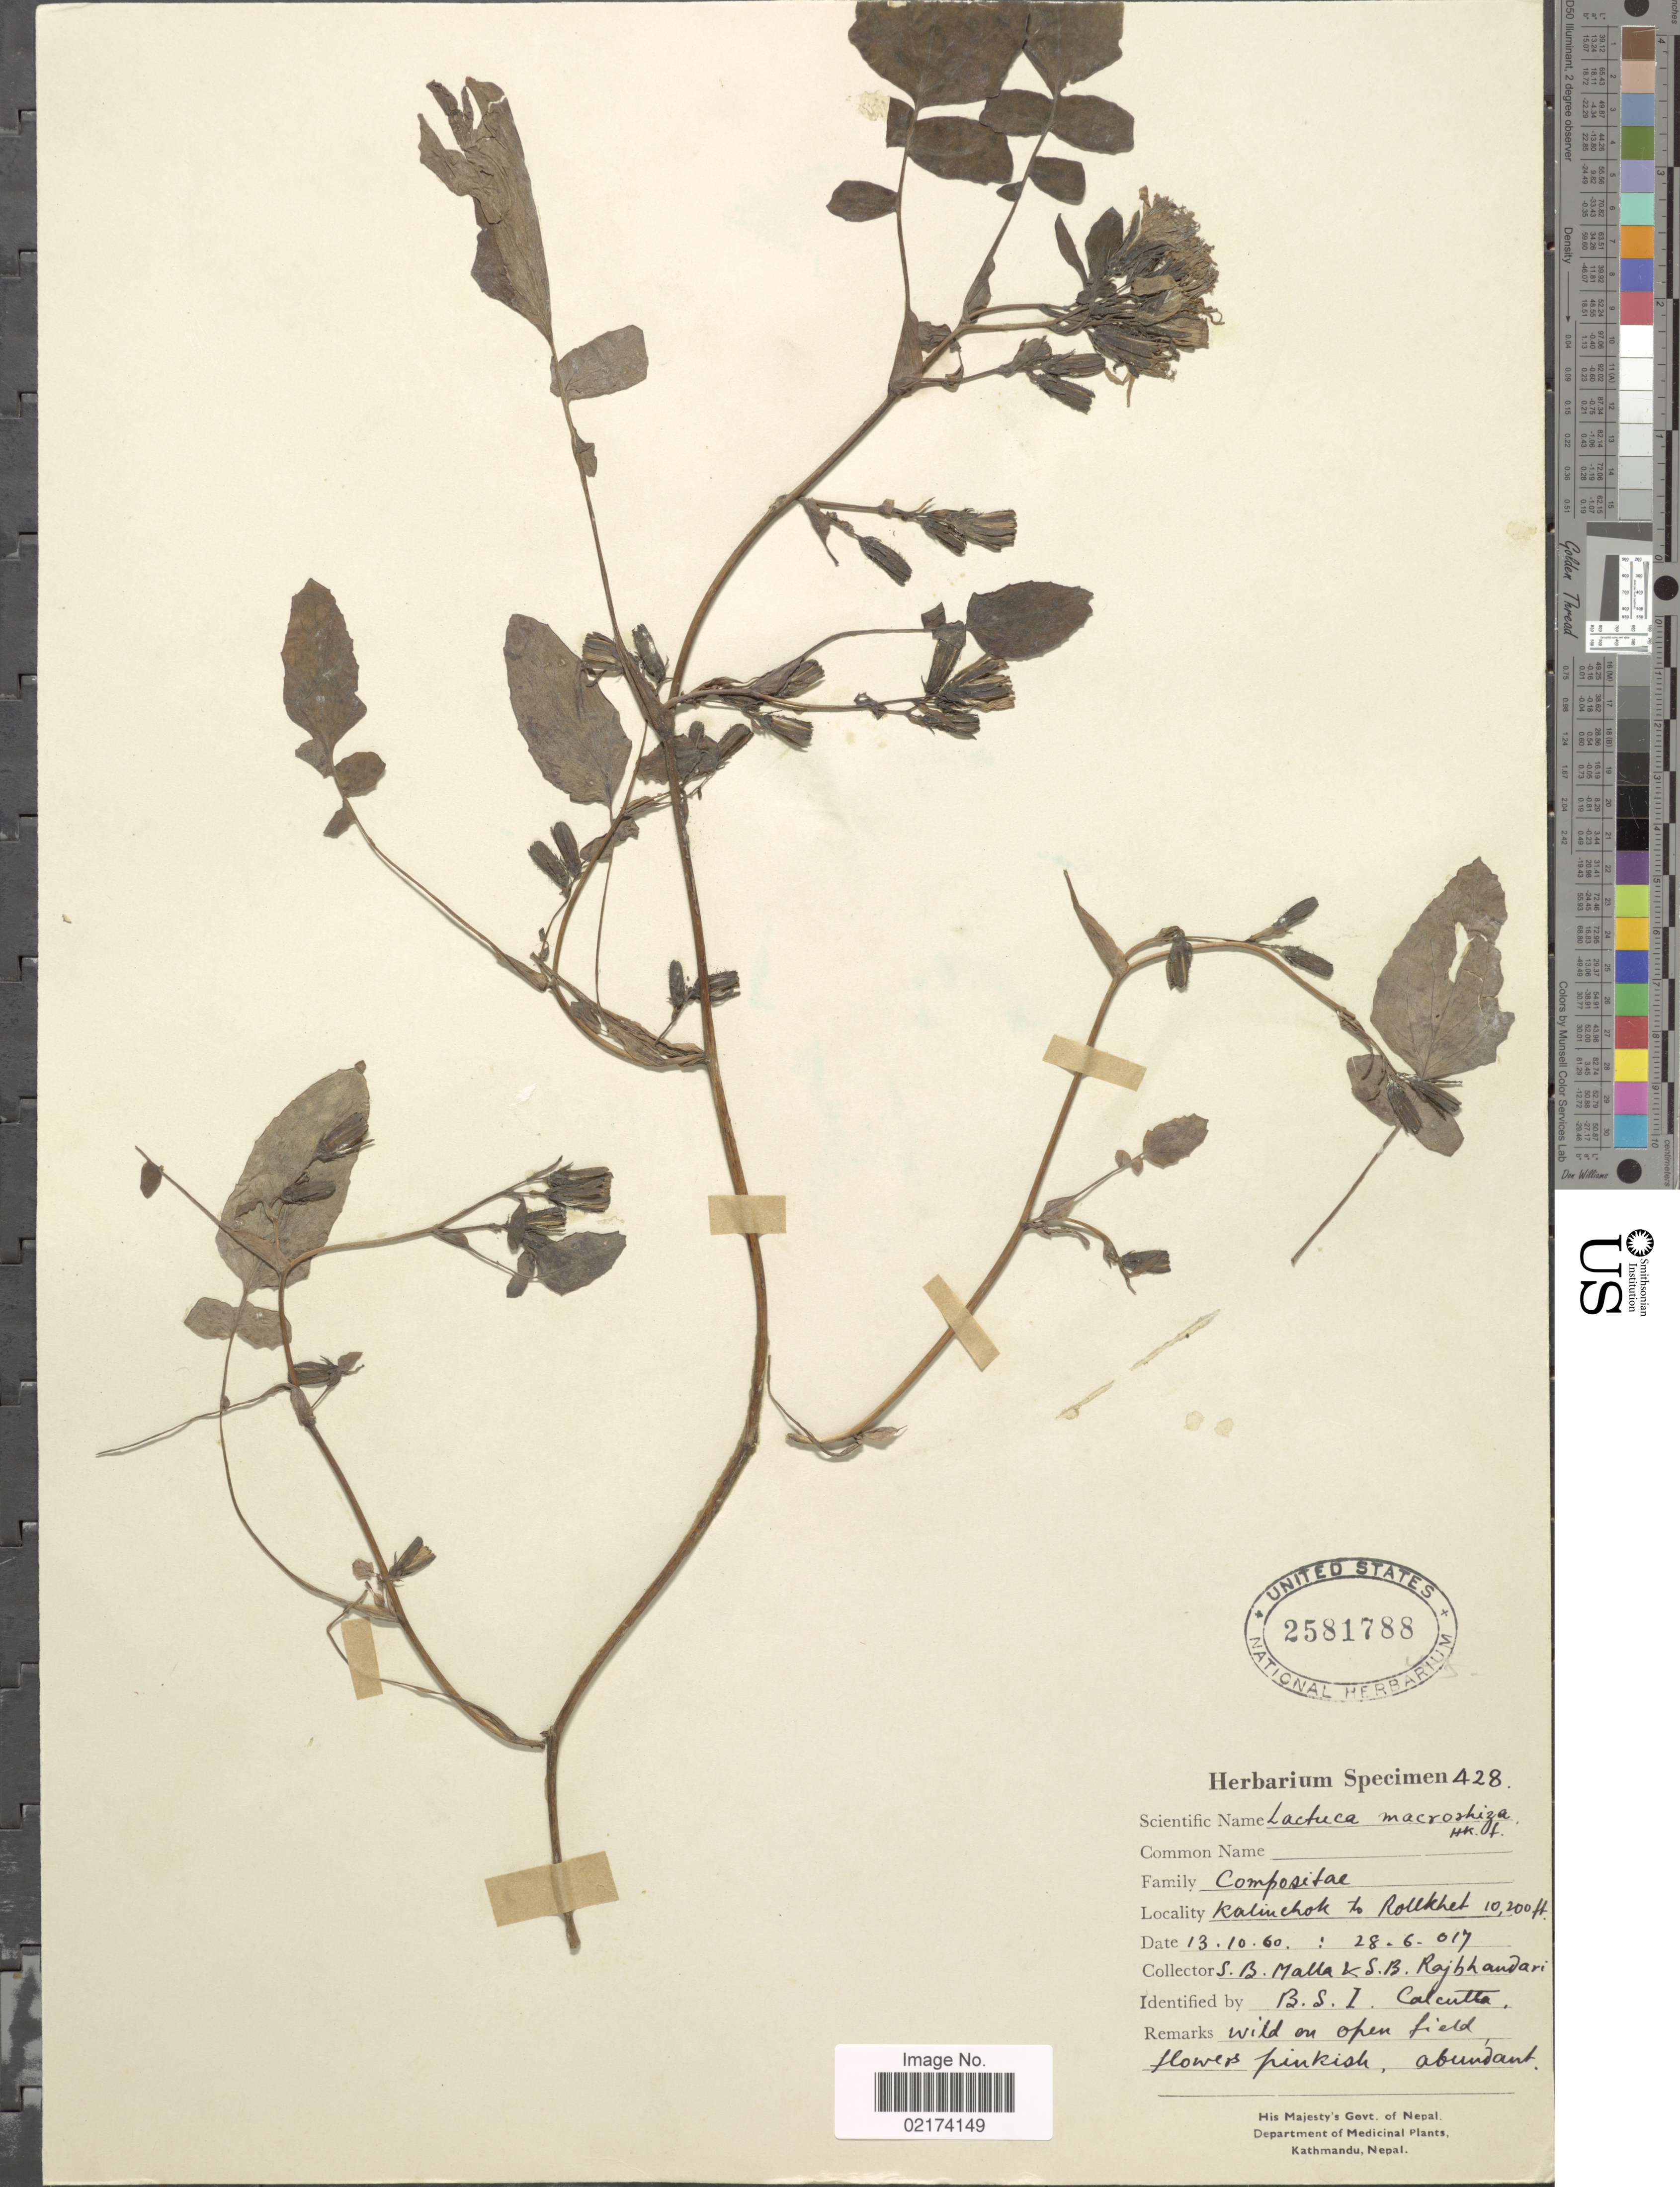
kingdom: Plantae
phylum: Tracheophyta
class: Magnoliopsida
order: Asterales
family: Asteraceae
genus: Lactuca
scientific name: Lactuca macrorhiza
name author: (Royle) Hook. f.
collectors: S. Malla & I. Rajbhandari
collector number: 428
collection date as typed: Transcribed d/m/y: 13/10/60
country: Nepal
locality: Kalinchok to Rollkhet [interpreted]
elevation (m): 3109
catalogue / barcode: US 2581788